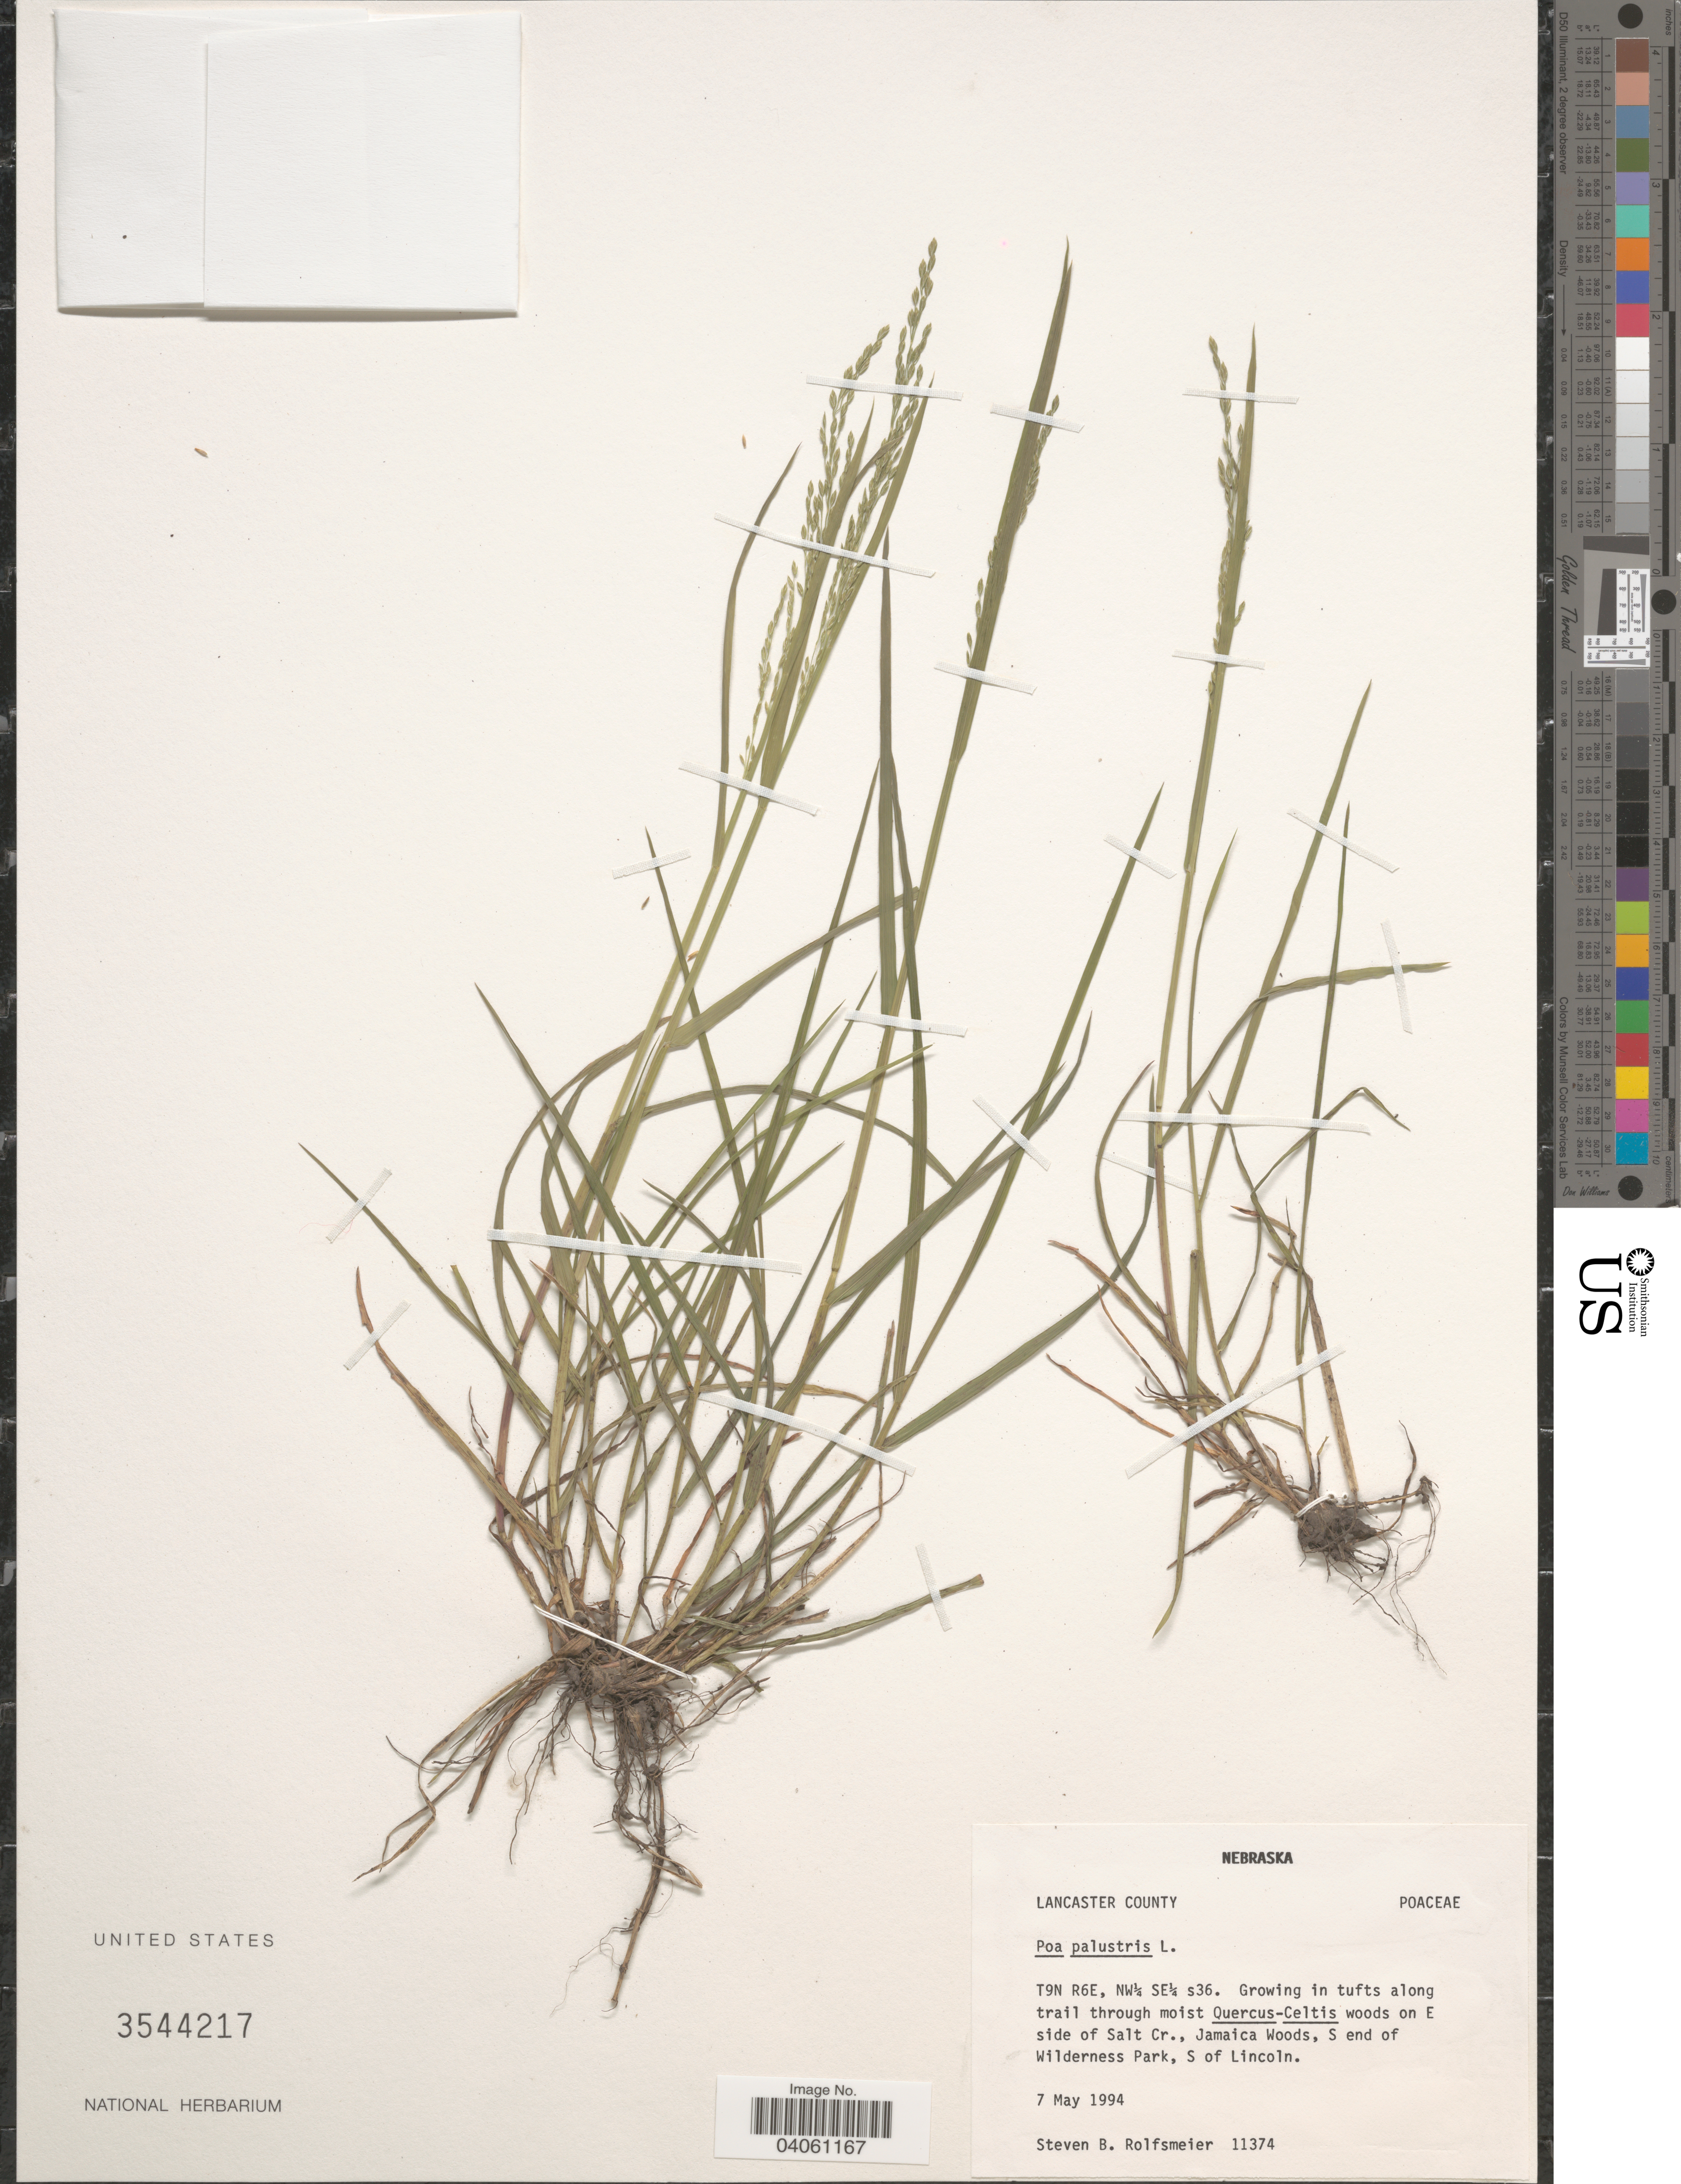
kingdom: Plantae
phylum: Tracheophyta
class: Liliopsida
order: Poales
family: Poaceae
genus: Poa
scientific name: Poa palustris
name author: L.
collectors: S. Rolfsmeier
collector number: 11374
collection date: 1994-05-07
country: United States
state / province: Nebraska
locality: Lancaster County. T9N R6E, NW¼ SE¼ s36. In tufts along trail through moist Quercus-Celtis woods on E side of Salt Cr., Jamaica Woods, S end of Wilderness Park, S of Lincoln.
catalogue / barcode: US 3544217